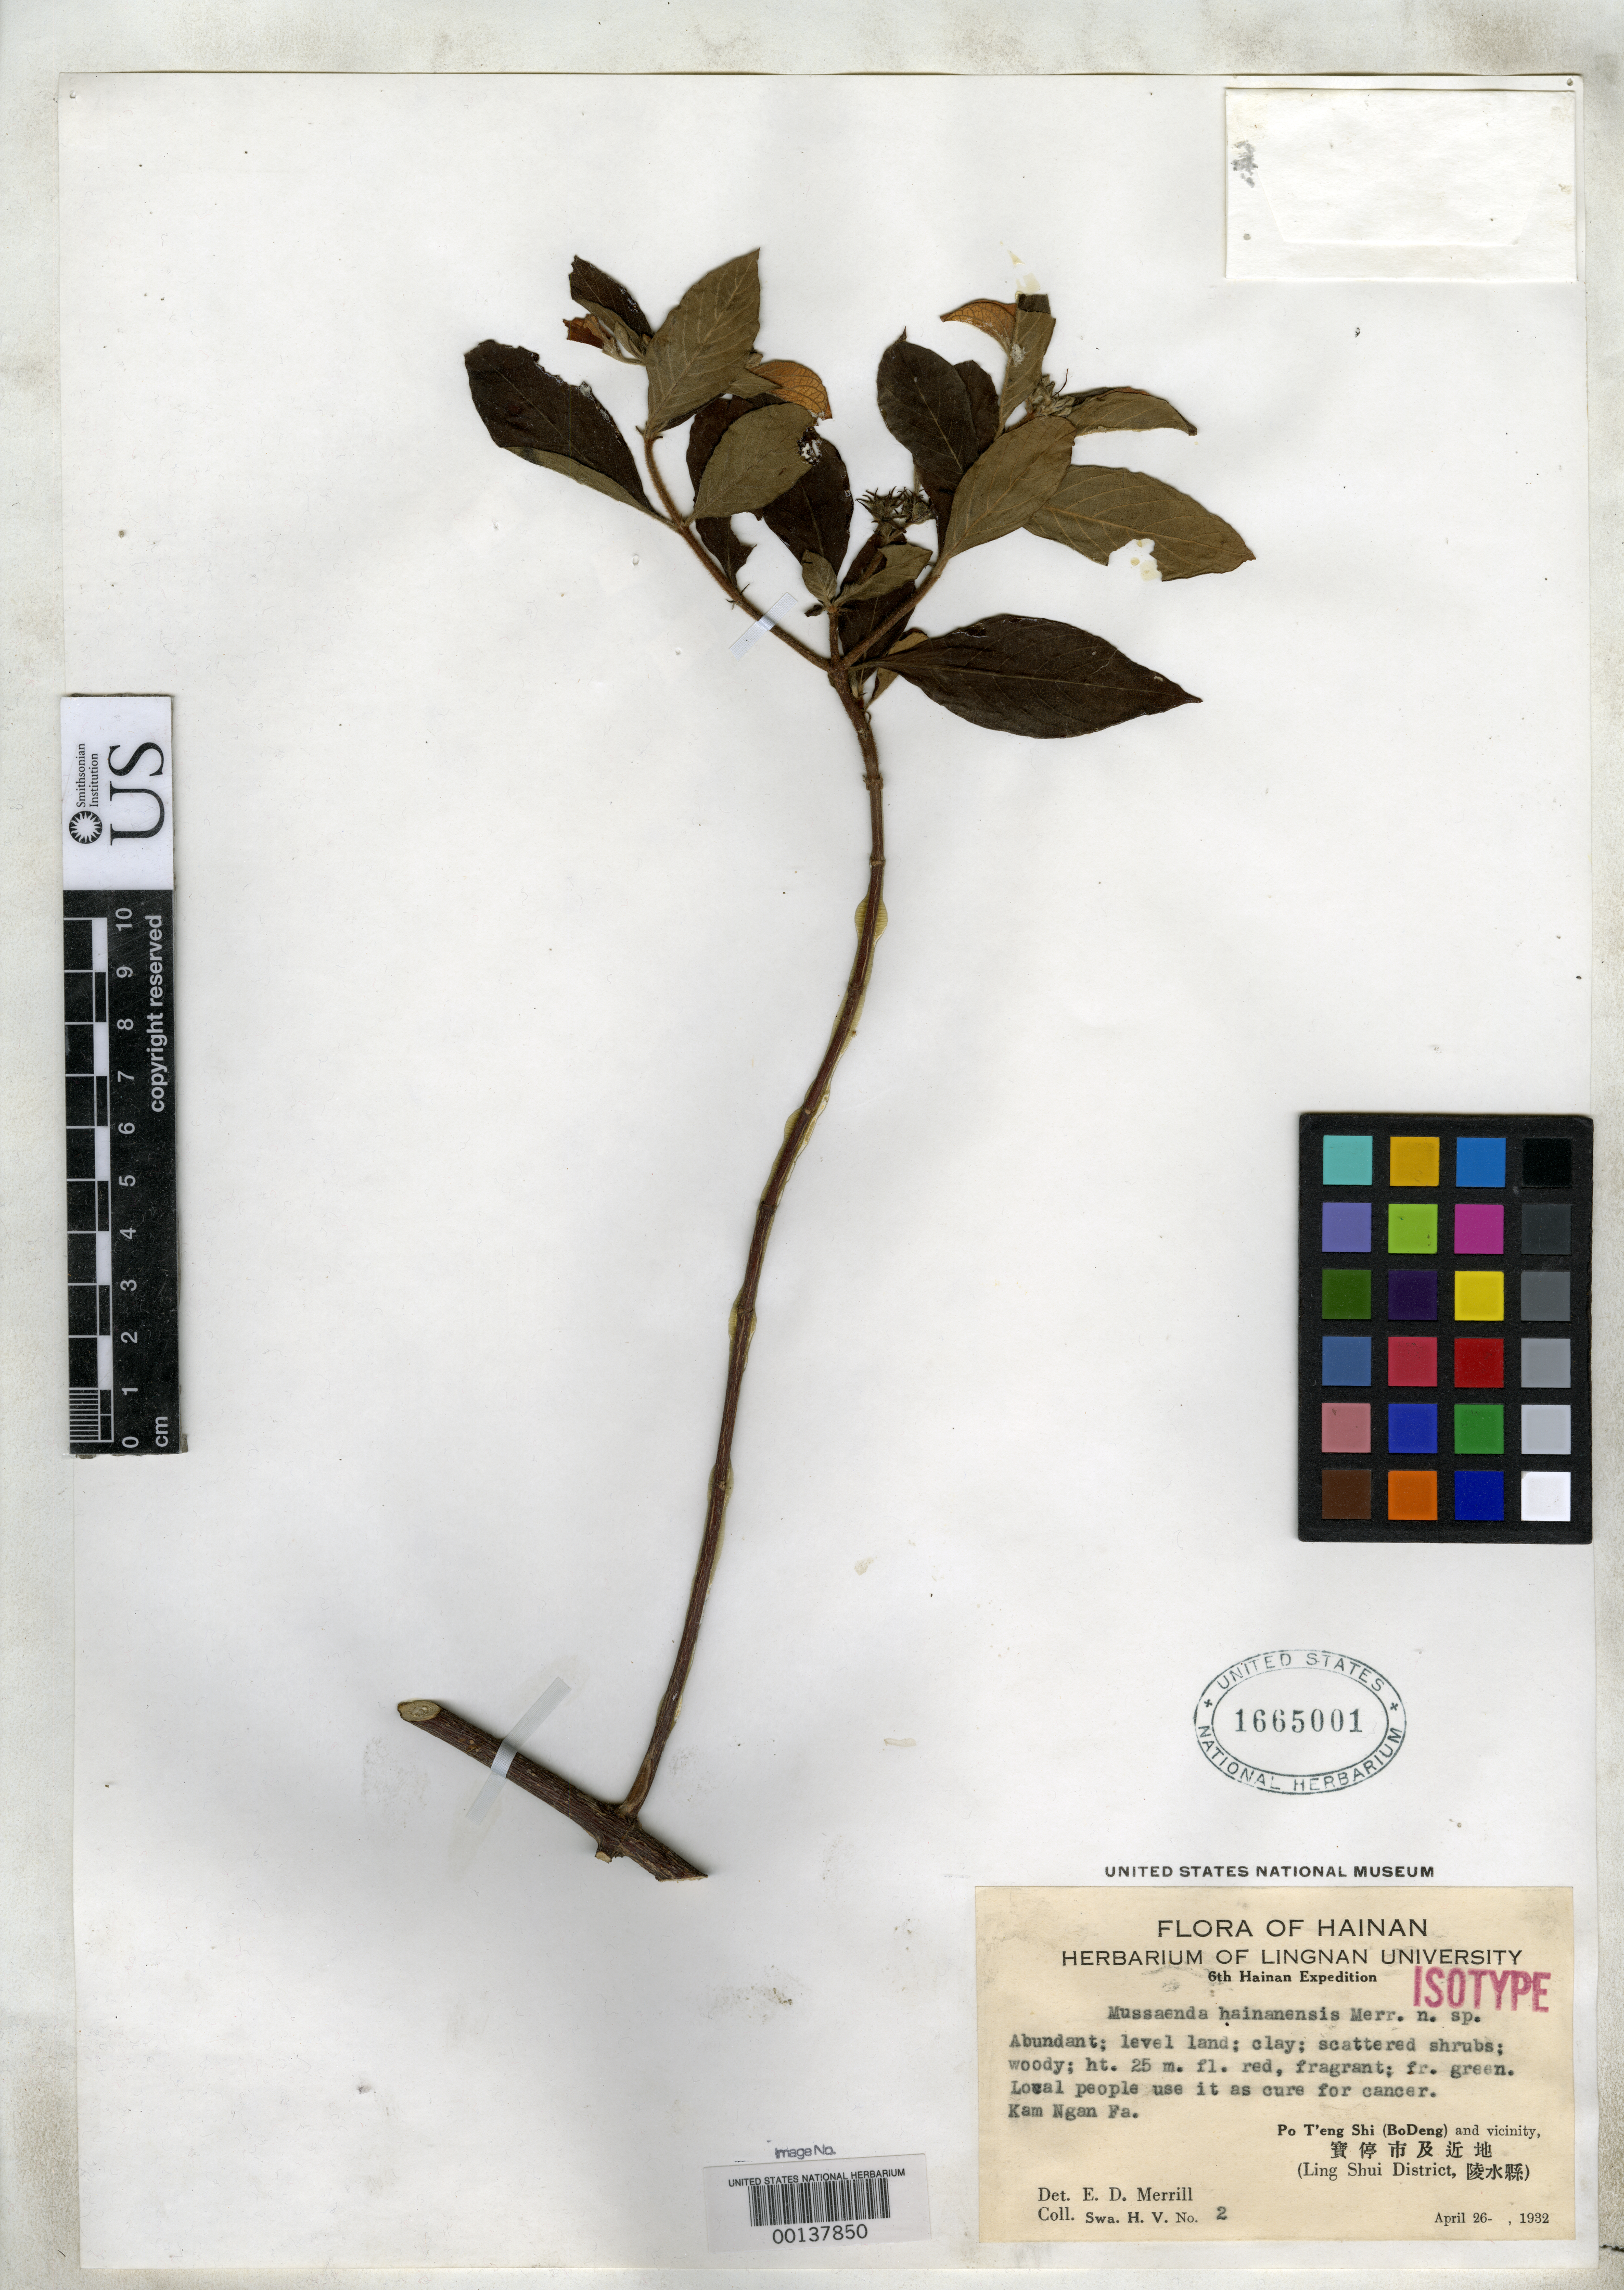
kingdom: Plantae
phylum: Tracheophyta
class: Magnoliopsida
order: Gentianales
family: Rubiaceae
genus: Mussaenda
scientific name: Mussaenda hainanensis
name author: Merr.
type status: Isotype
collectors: H. Swa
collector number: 2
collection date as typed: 26 Apr 1932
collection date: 1932-04-26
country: China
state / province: Hainan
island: Hainan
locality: Po T'eng Shi.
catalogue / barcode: US 1665001